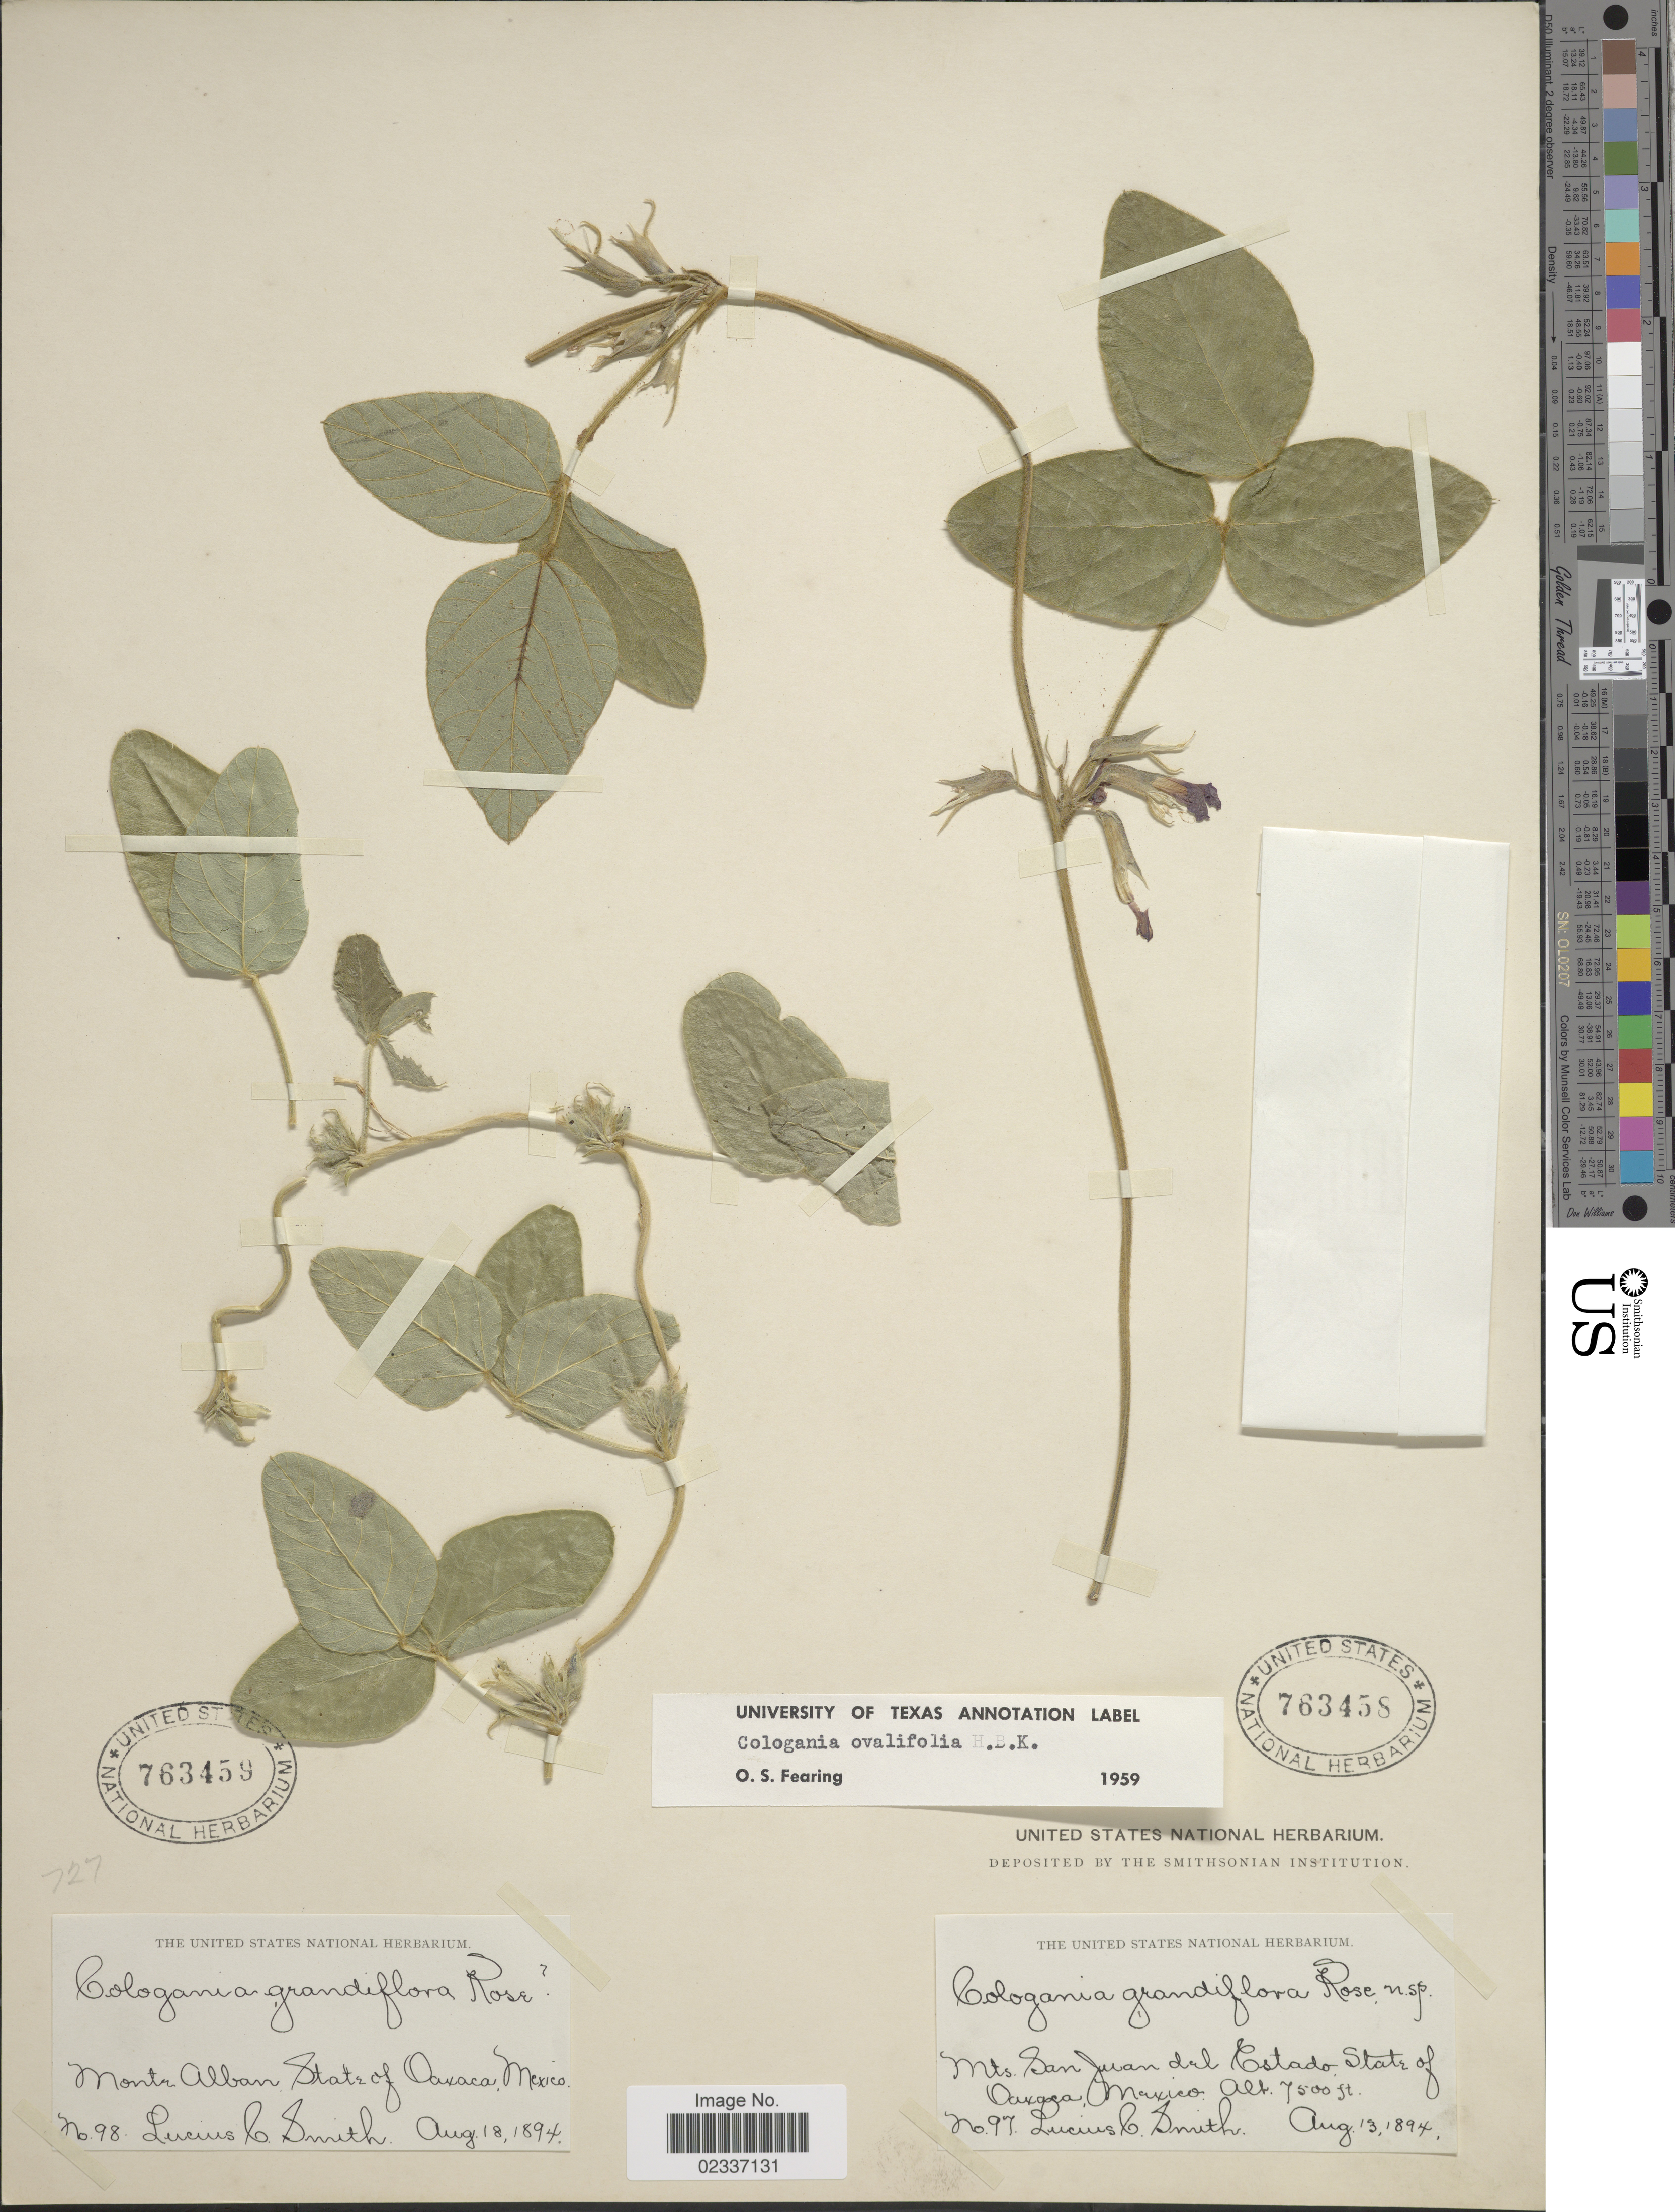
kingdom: Plantae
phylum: Tracheophyta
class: Magnoliopsida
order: Fabales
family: Fabaceae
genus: Cologania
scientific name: Cologania broussonetii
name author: (Balb.) DC.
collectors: L. C. Smith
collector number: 97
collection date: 1894-08-13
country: Mexico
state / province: Oaxaca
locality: Mts San Juan del Estado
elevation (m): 2286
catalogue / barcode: US 763458